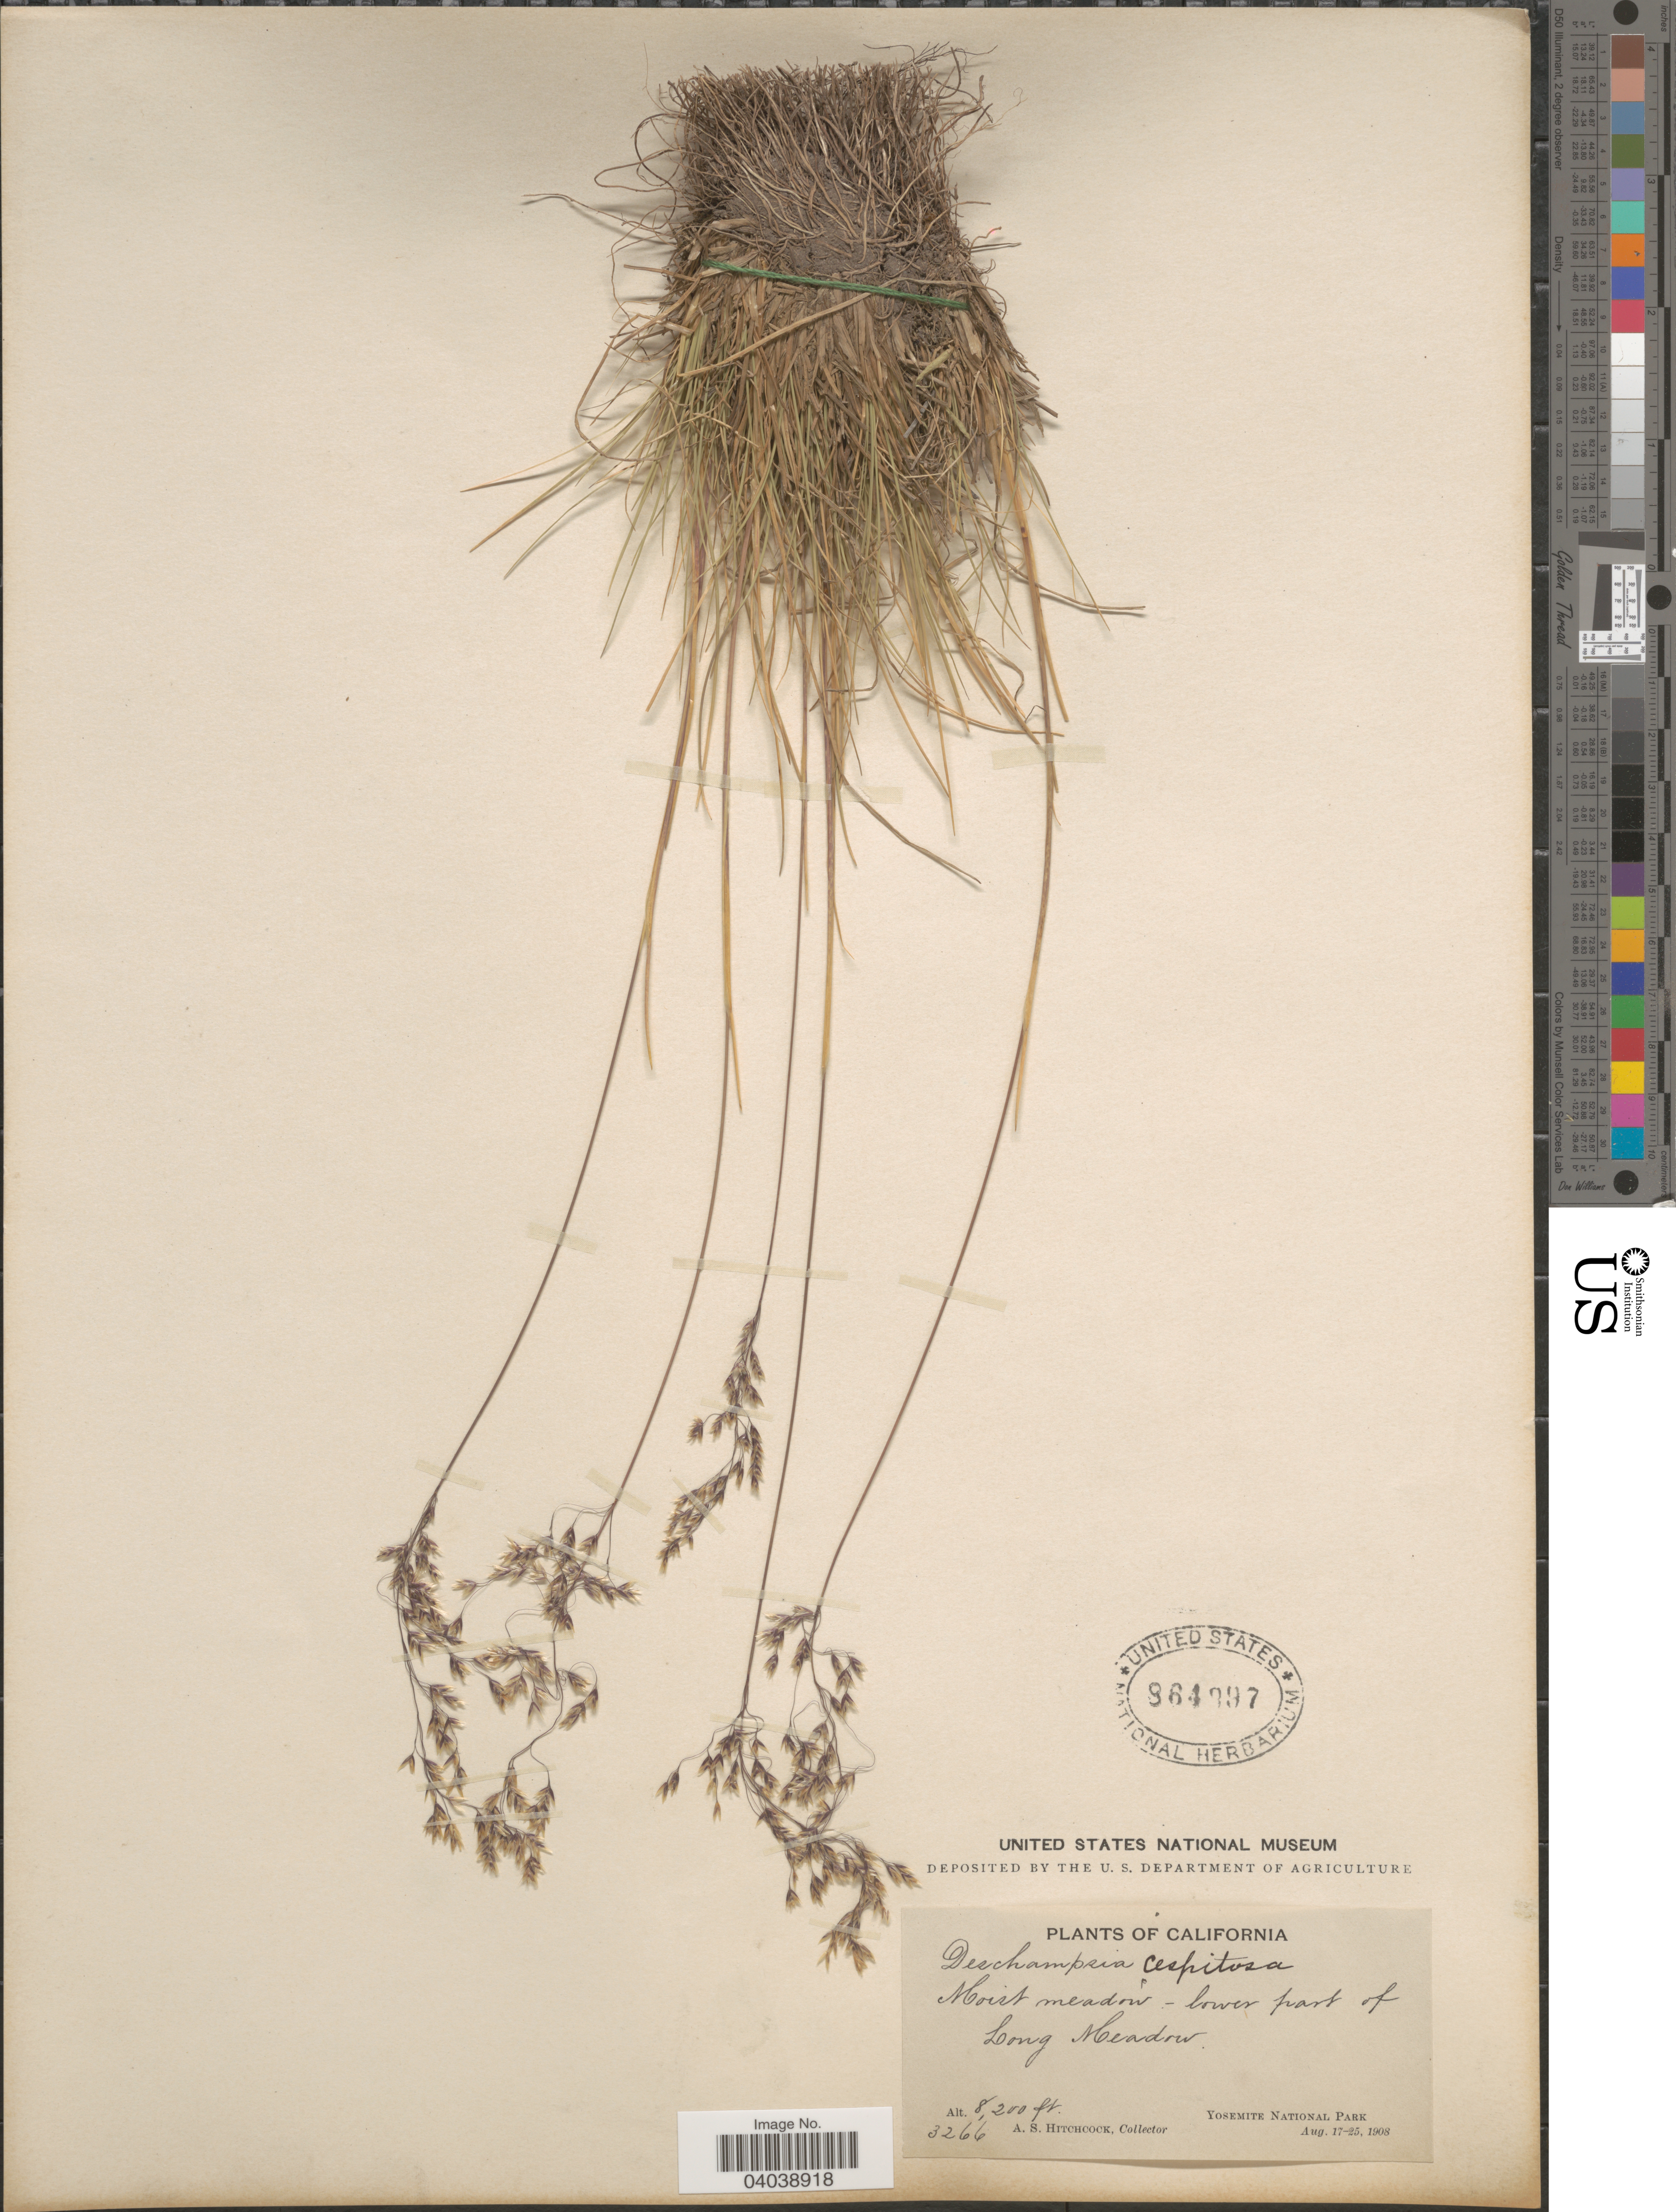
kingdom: Plantae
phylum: Tracheophyta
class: Liliopsida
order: Poales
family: Poaceae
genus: Deschampsia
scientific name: Deschampsia cespitosa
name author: (L.) P. Beauv.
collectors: A. S. Hitchcock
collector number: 3266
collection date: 1908-08-17/1908-08-25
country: United States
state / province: California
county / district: Mariposa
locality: Moist meadow - lower part of Long Meadow. Yosemite National Park.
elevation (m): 2499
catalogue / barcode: US 964897